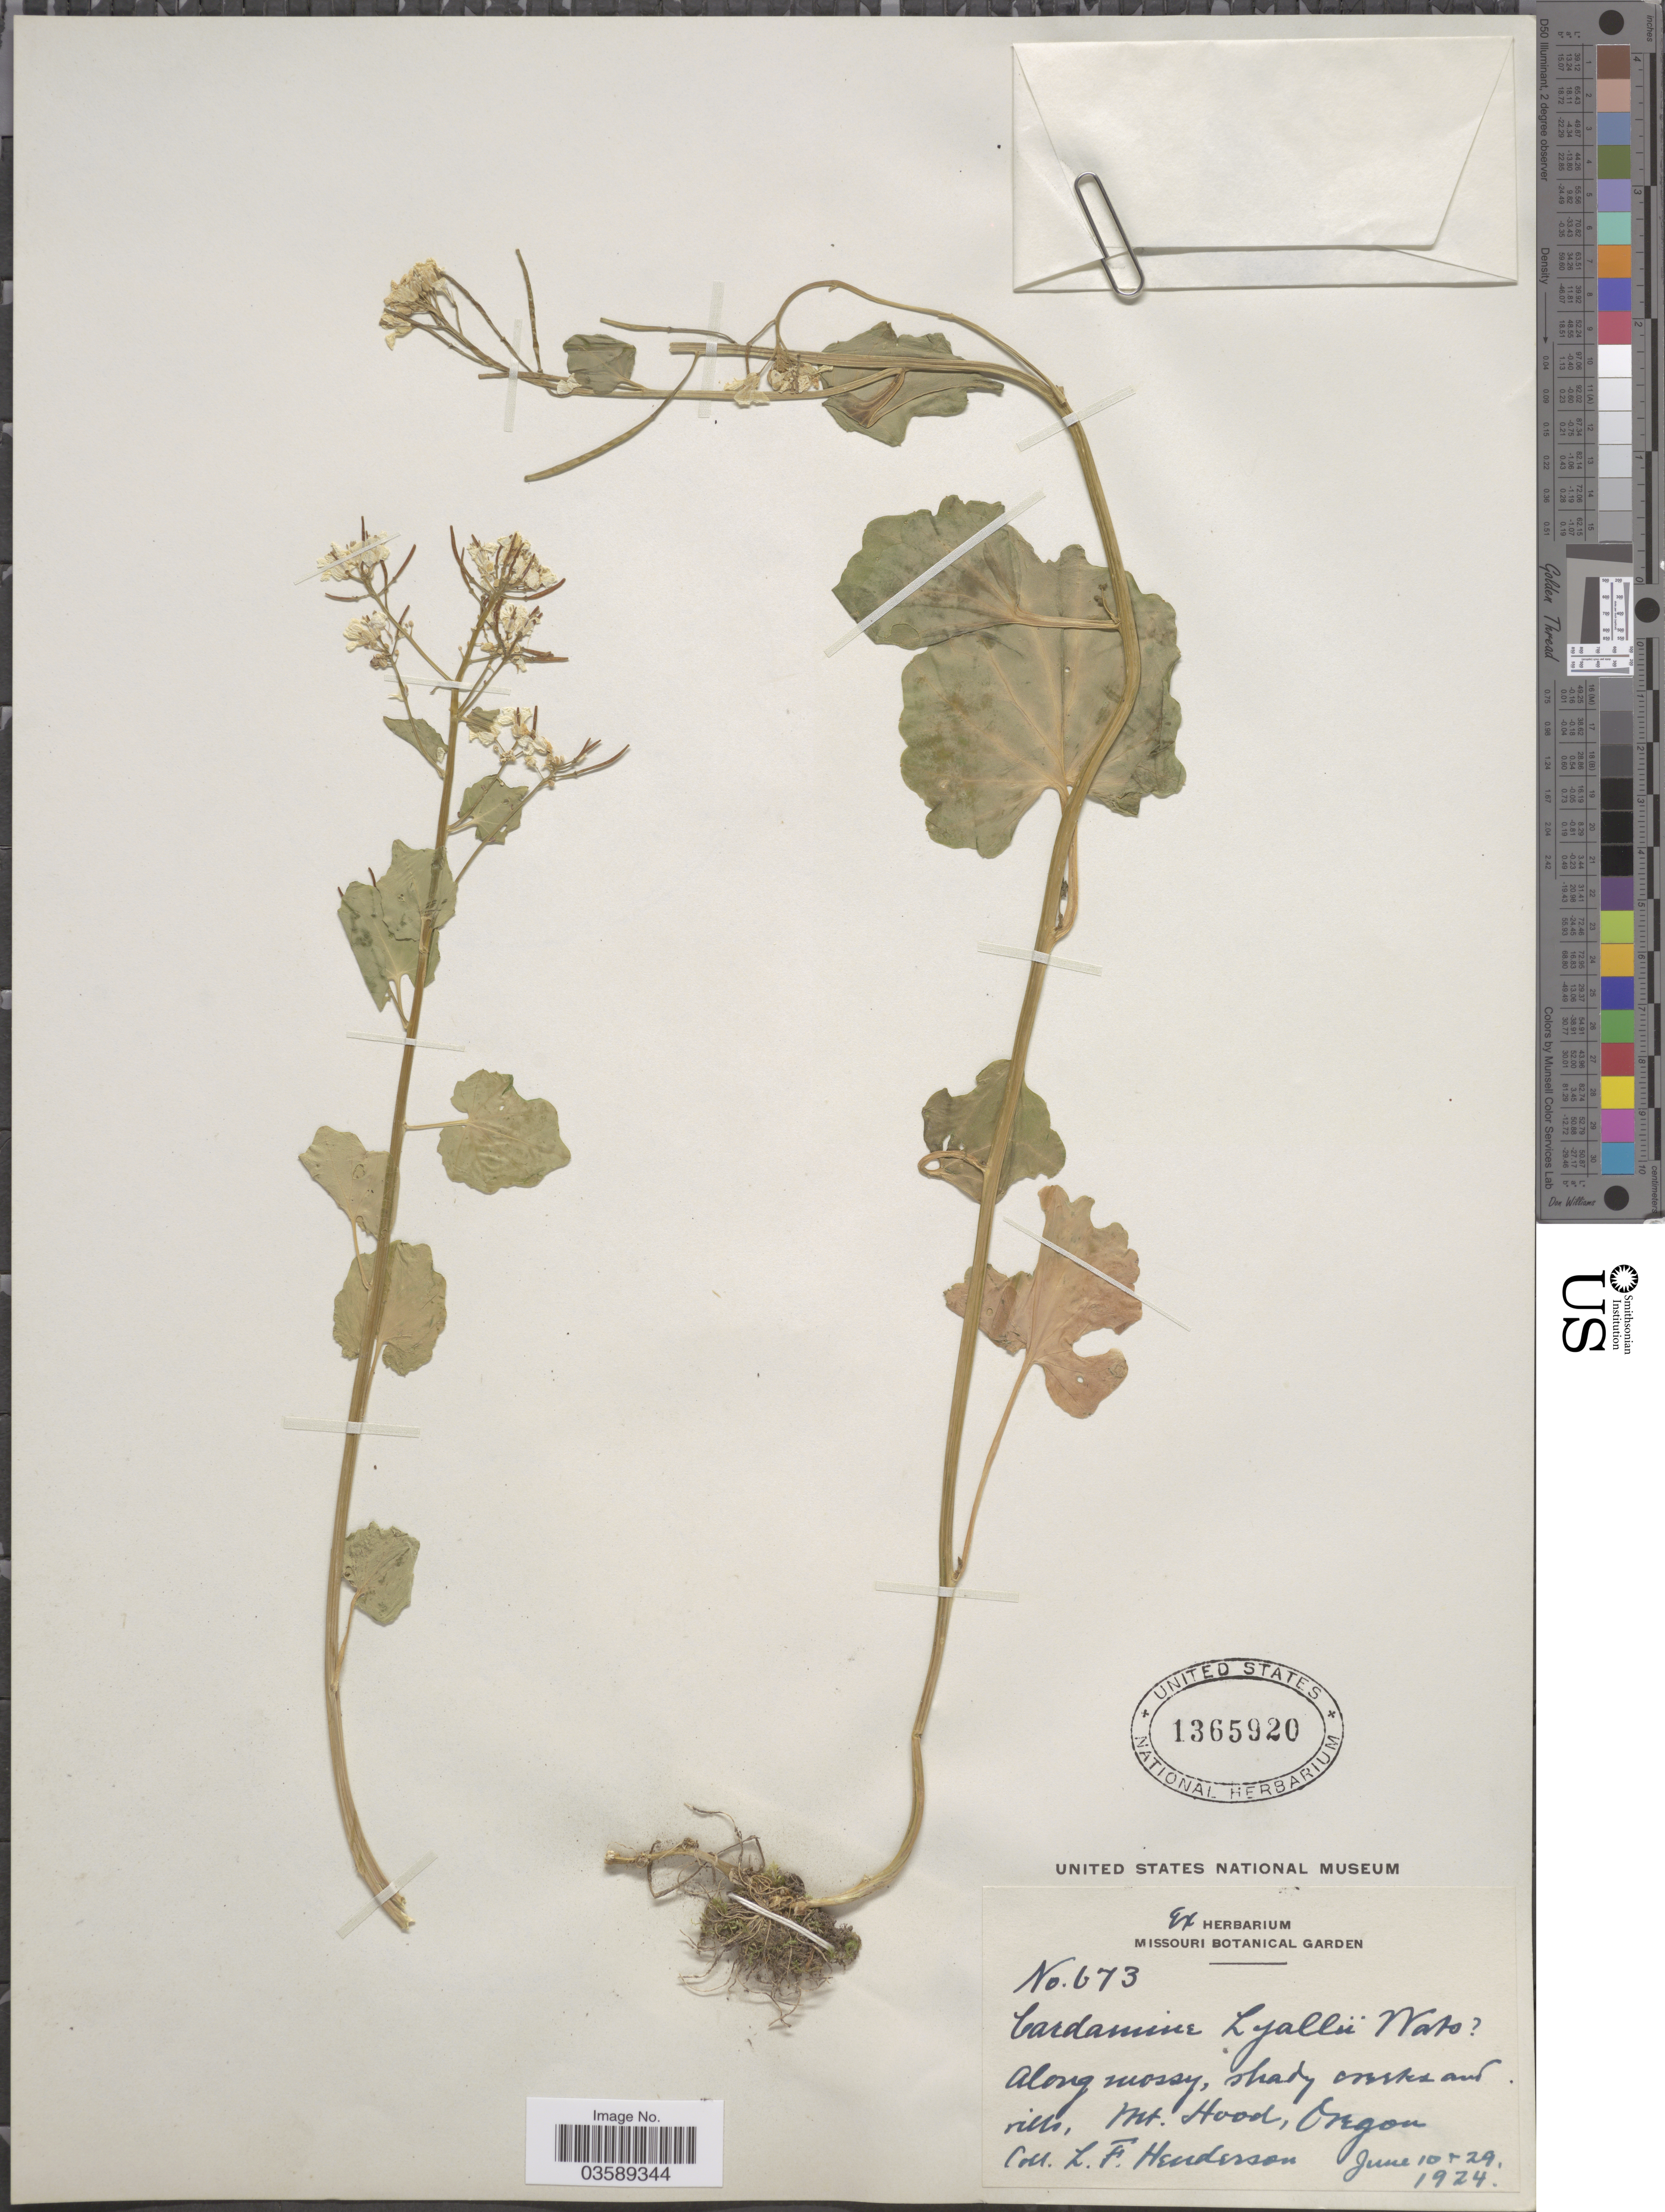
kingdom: Plantae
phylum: Tracheophyta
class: Magnoliopsida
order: Brassicales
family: Brassicaceae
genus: Cardamine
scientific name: Cardamine lyallii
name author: S. Watson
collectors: L. Henderson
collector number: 673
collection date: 1924-06-10/1924-06-29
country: United States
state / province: Oregon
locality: Mt. Hood.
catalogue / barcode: US 1365920